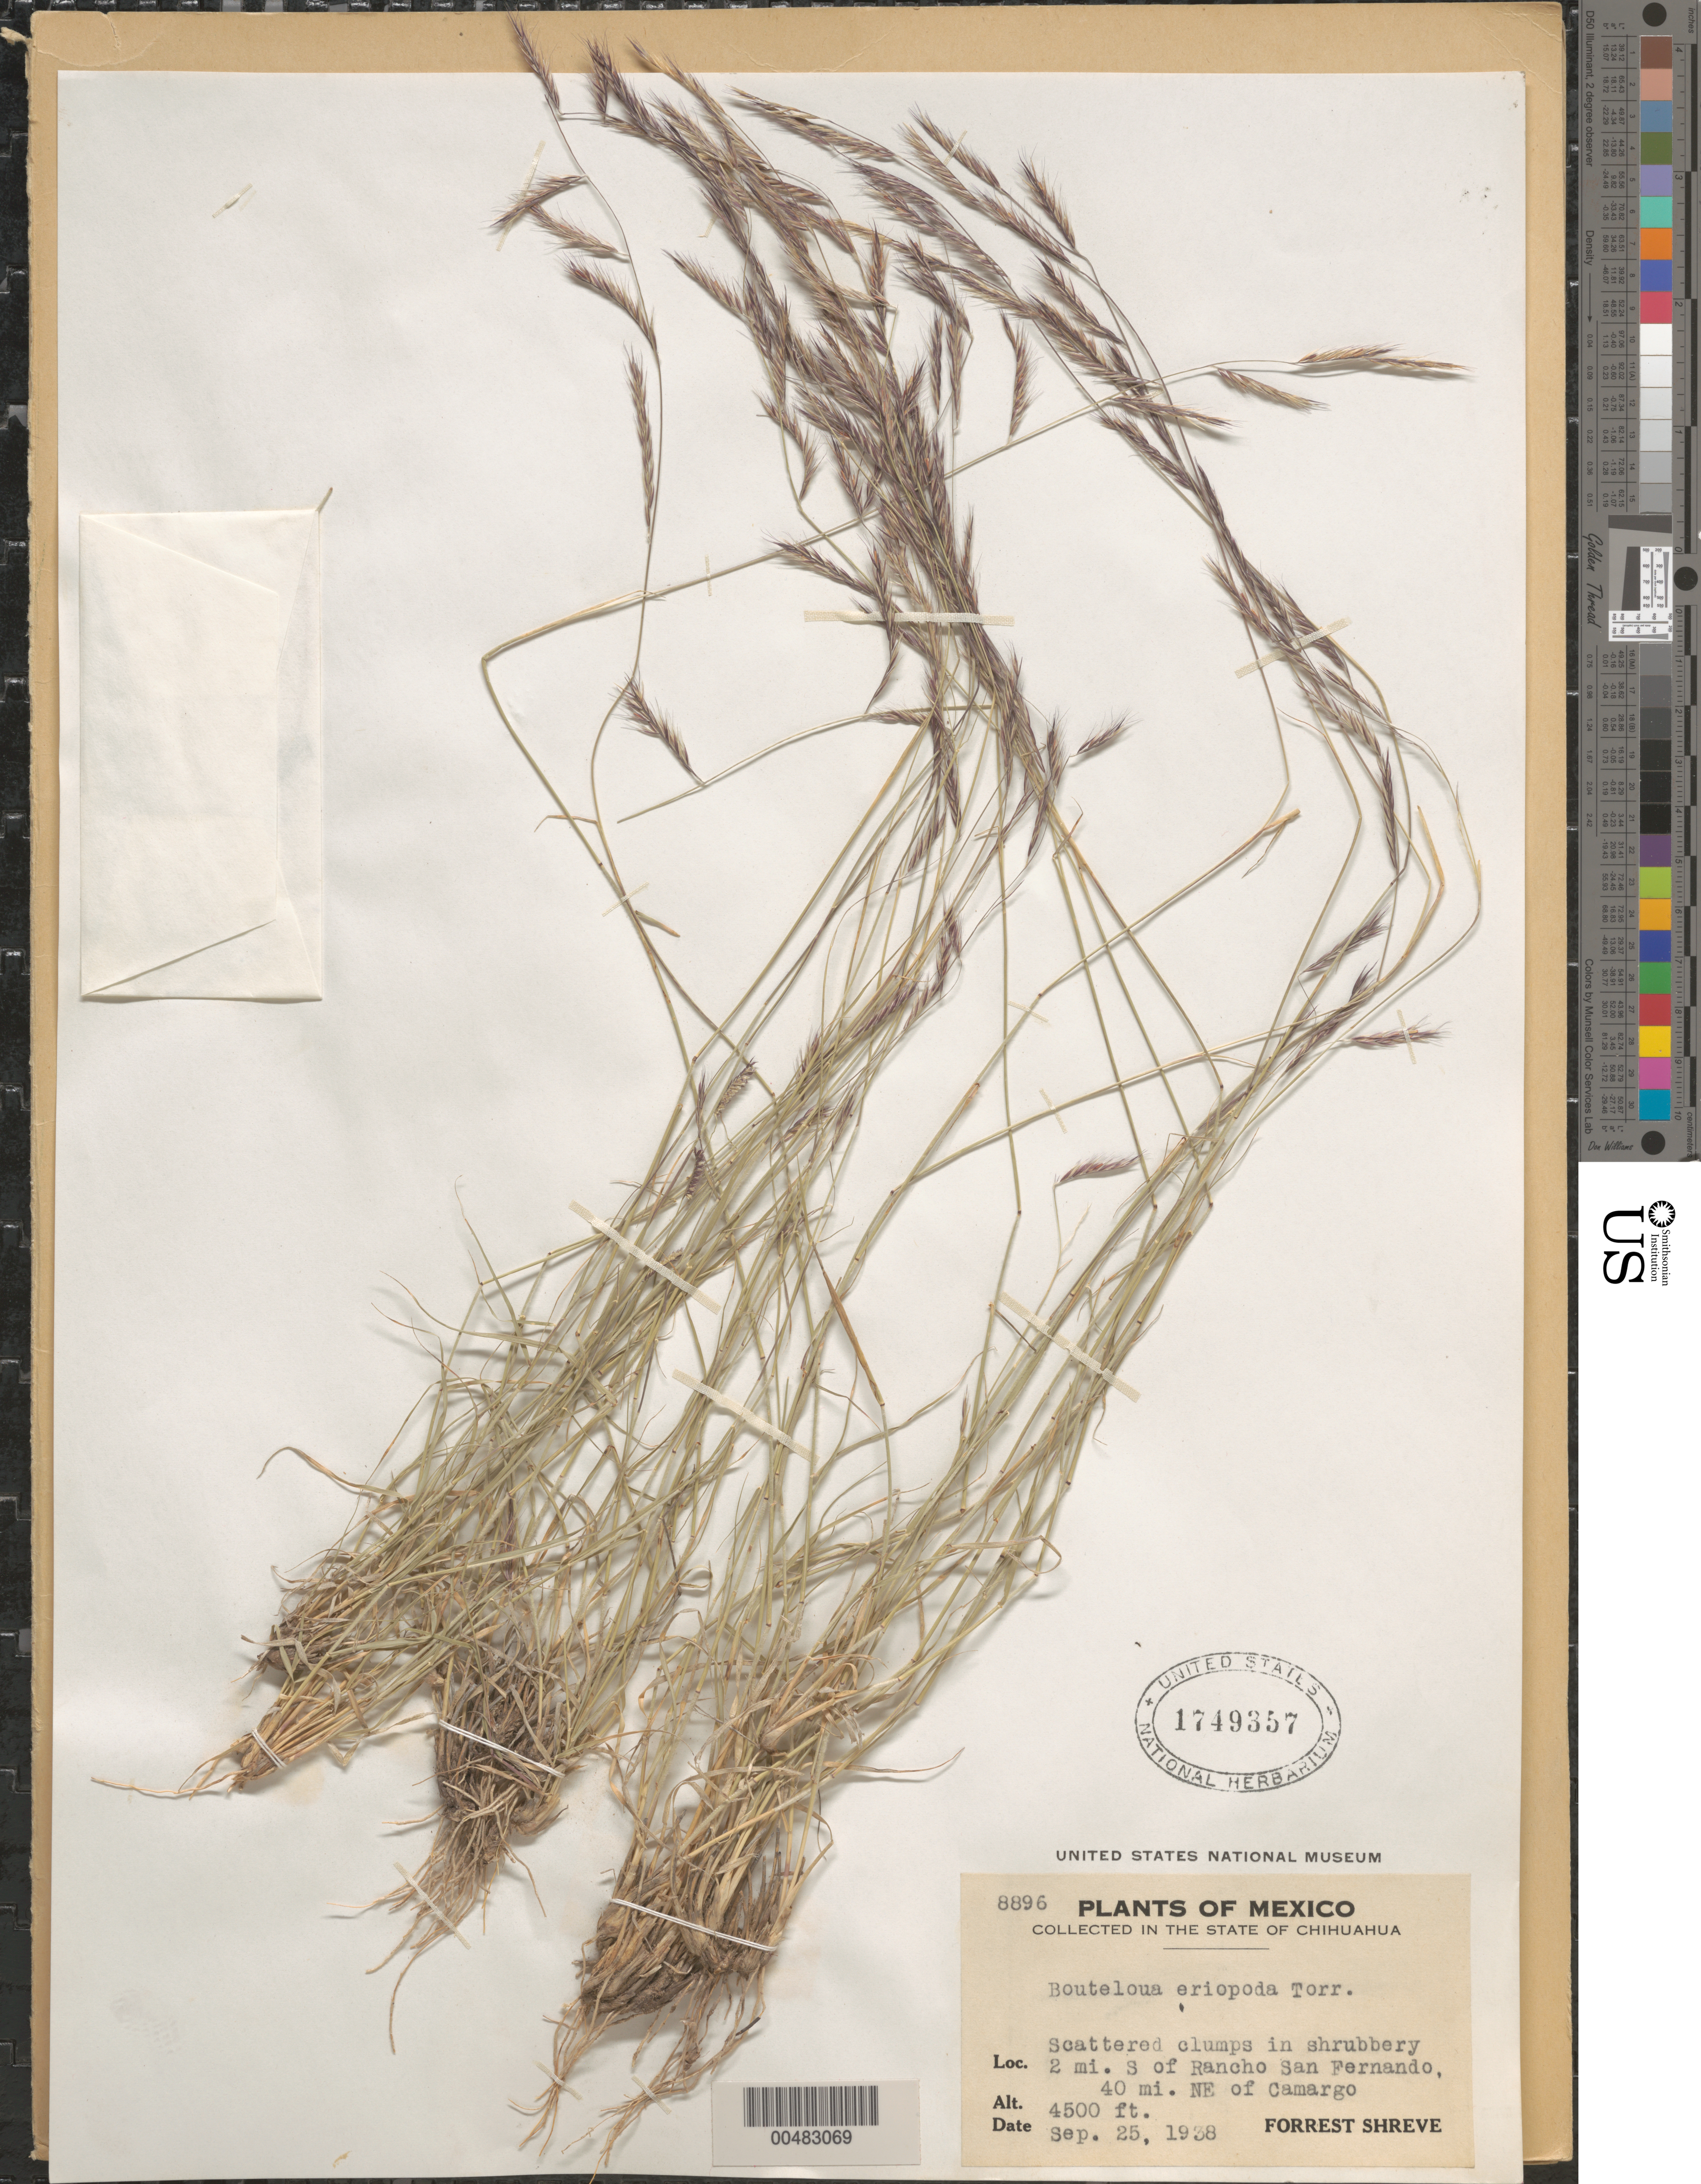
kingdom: Plantae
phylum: Tracheophyta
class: Liliopsida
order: Poales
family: Poaceae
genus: Bouteloua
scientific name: Bouteloua eriopoda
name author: (Torr.) Torr.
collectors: F. Shreve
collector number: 8896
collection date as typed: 25 Sep 1938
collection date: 1938-09-25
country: Mexico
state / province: Chihuahua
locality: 2 mi S of Rancho San Fernando, 40 mi NE of Camargo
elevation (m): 1372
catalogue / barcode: US 1749357